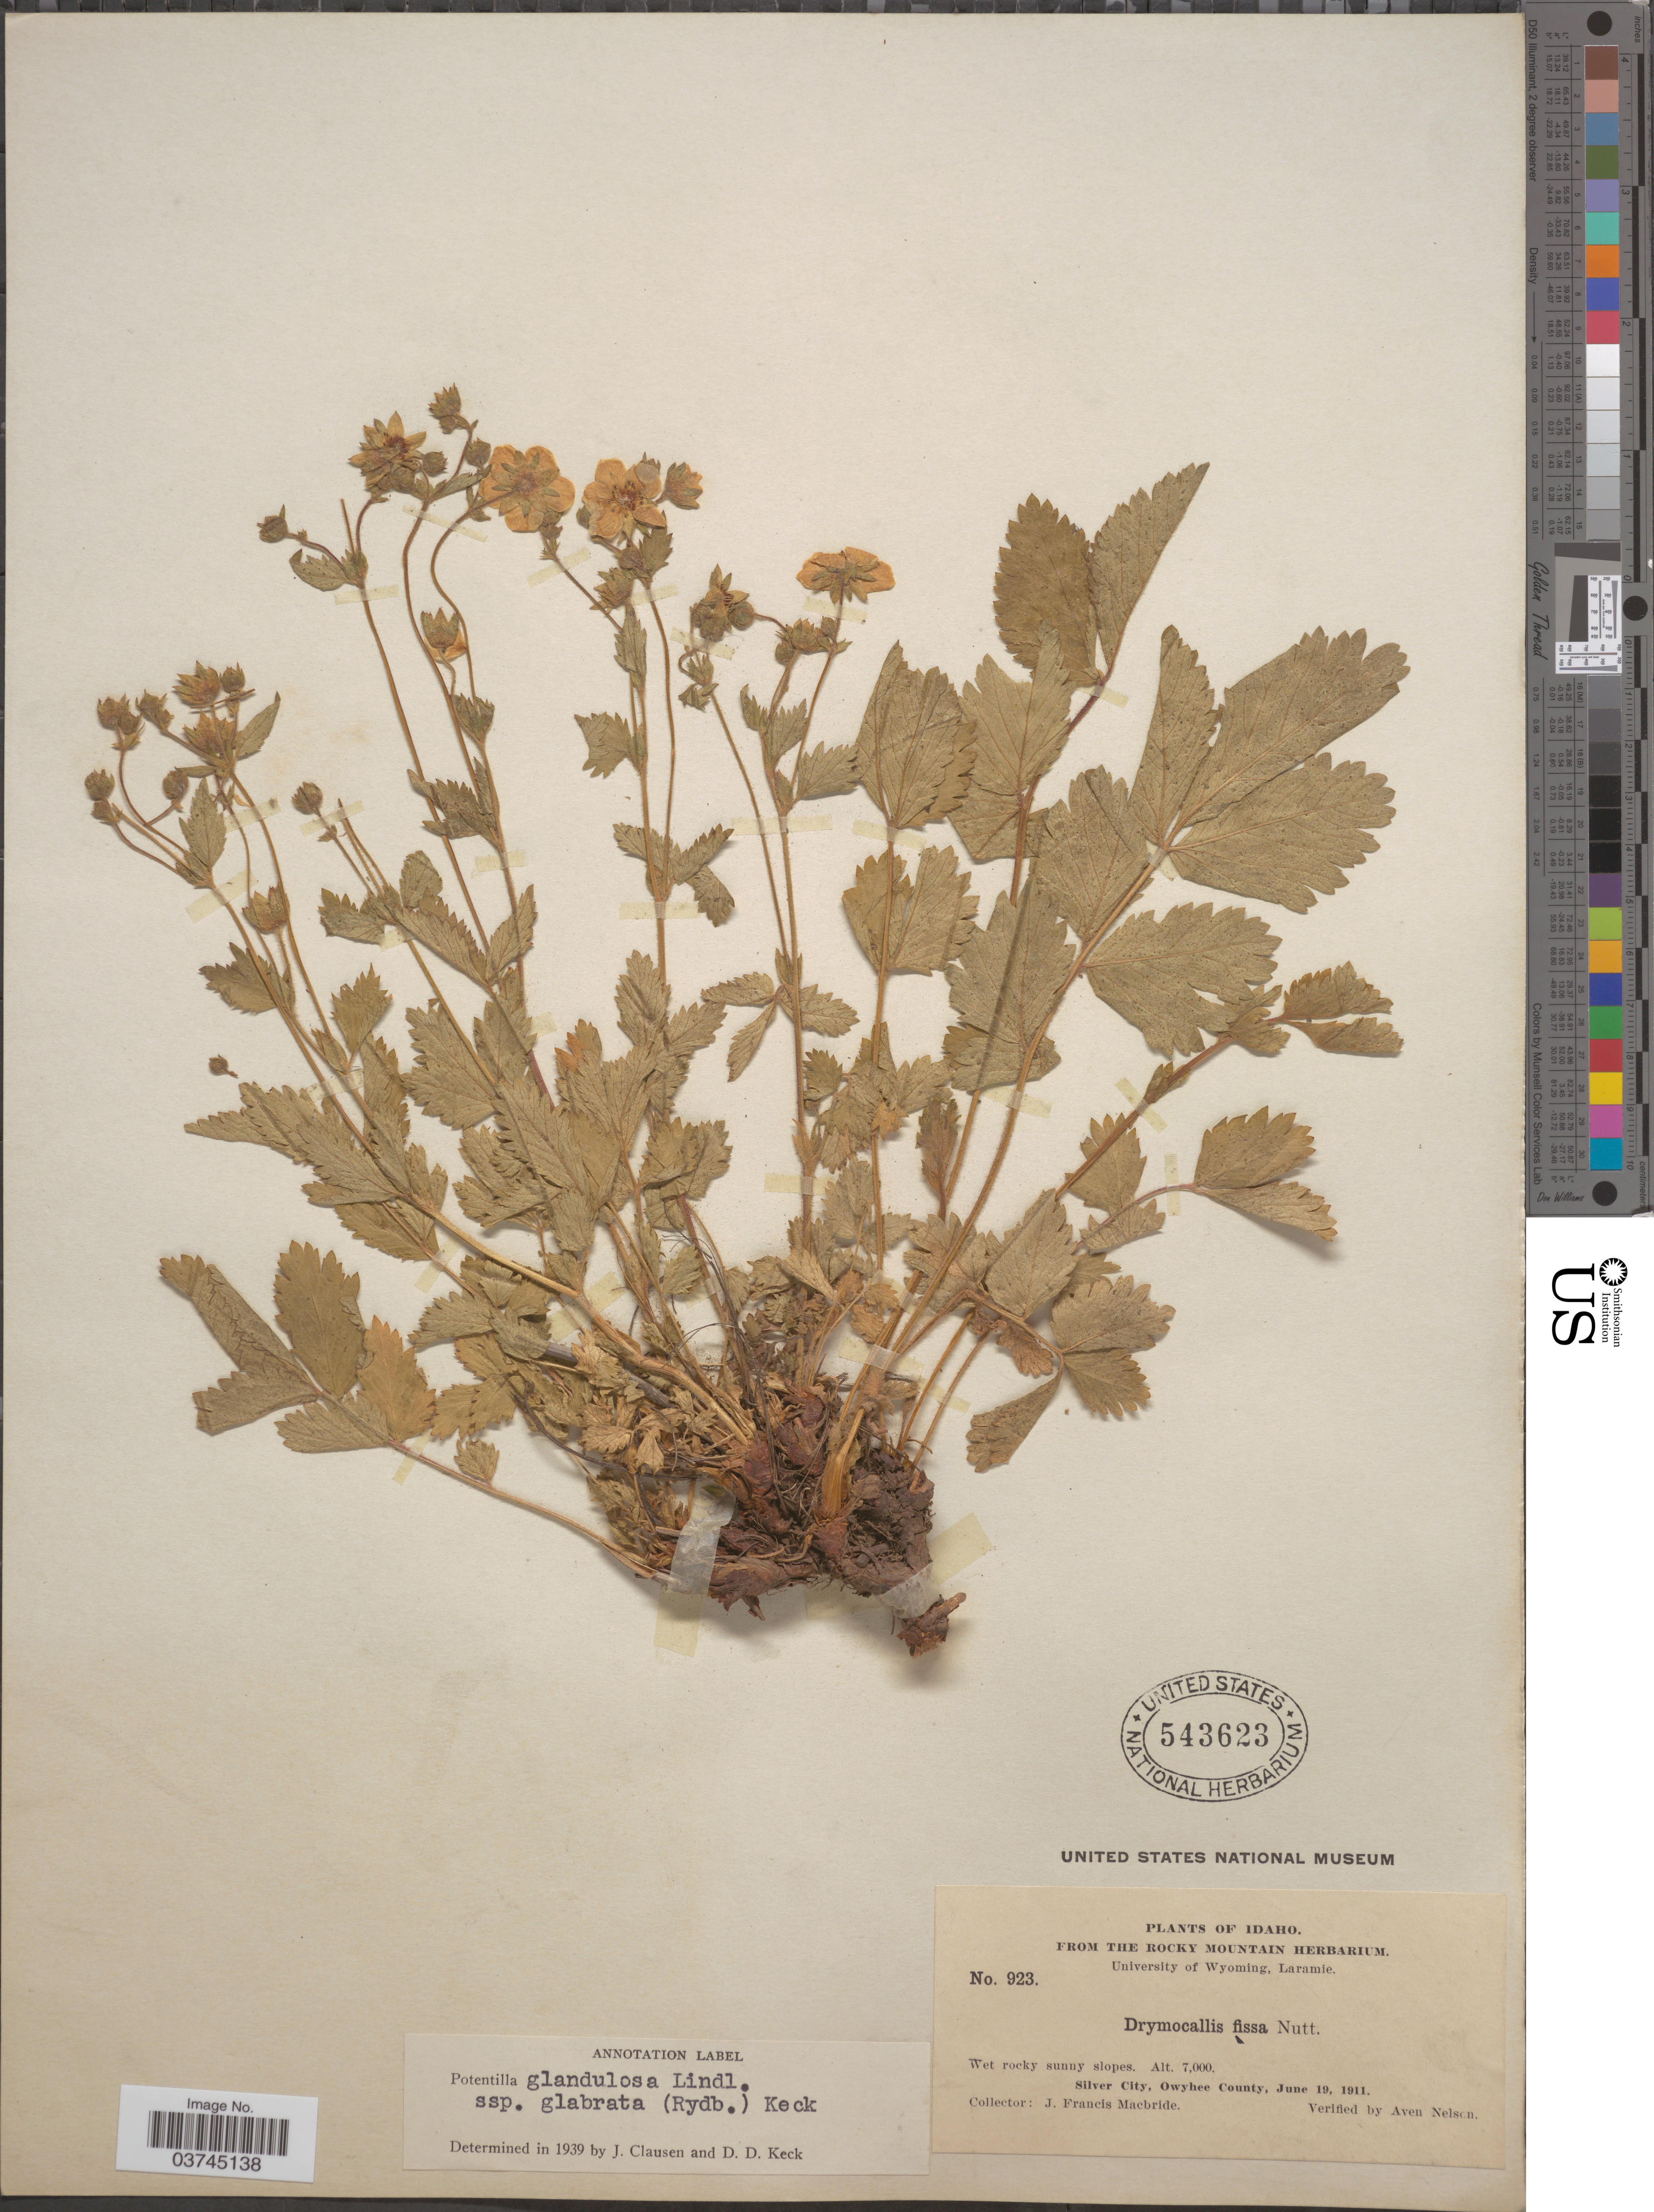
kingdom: Plantae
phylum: Tracheophyta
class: Magnoliopsida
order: Rosales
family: Rosaceae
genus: Drymocallis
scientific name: Drymocallis glabrata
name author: Rydb.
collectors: J. F. Macbride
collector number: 923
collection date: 1911-06-19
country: United States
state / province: Idaho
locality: Silver City, Owyhee County.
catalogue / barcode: US 543623